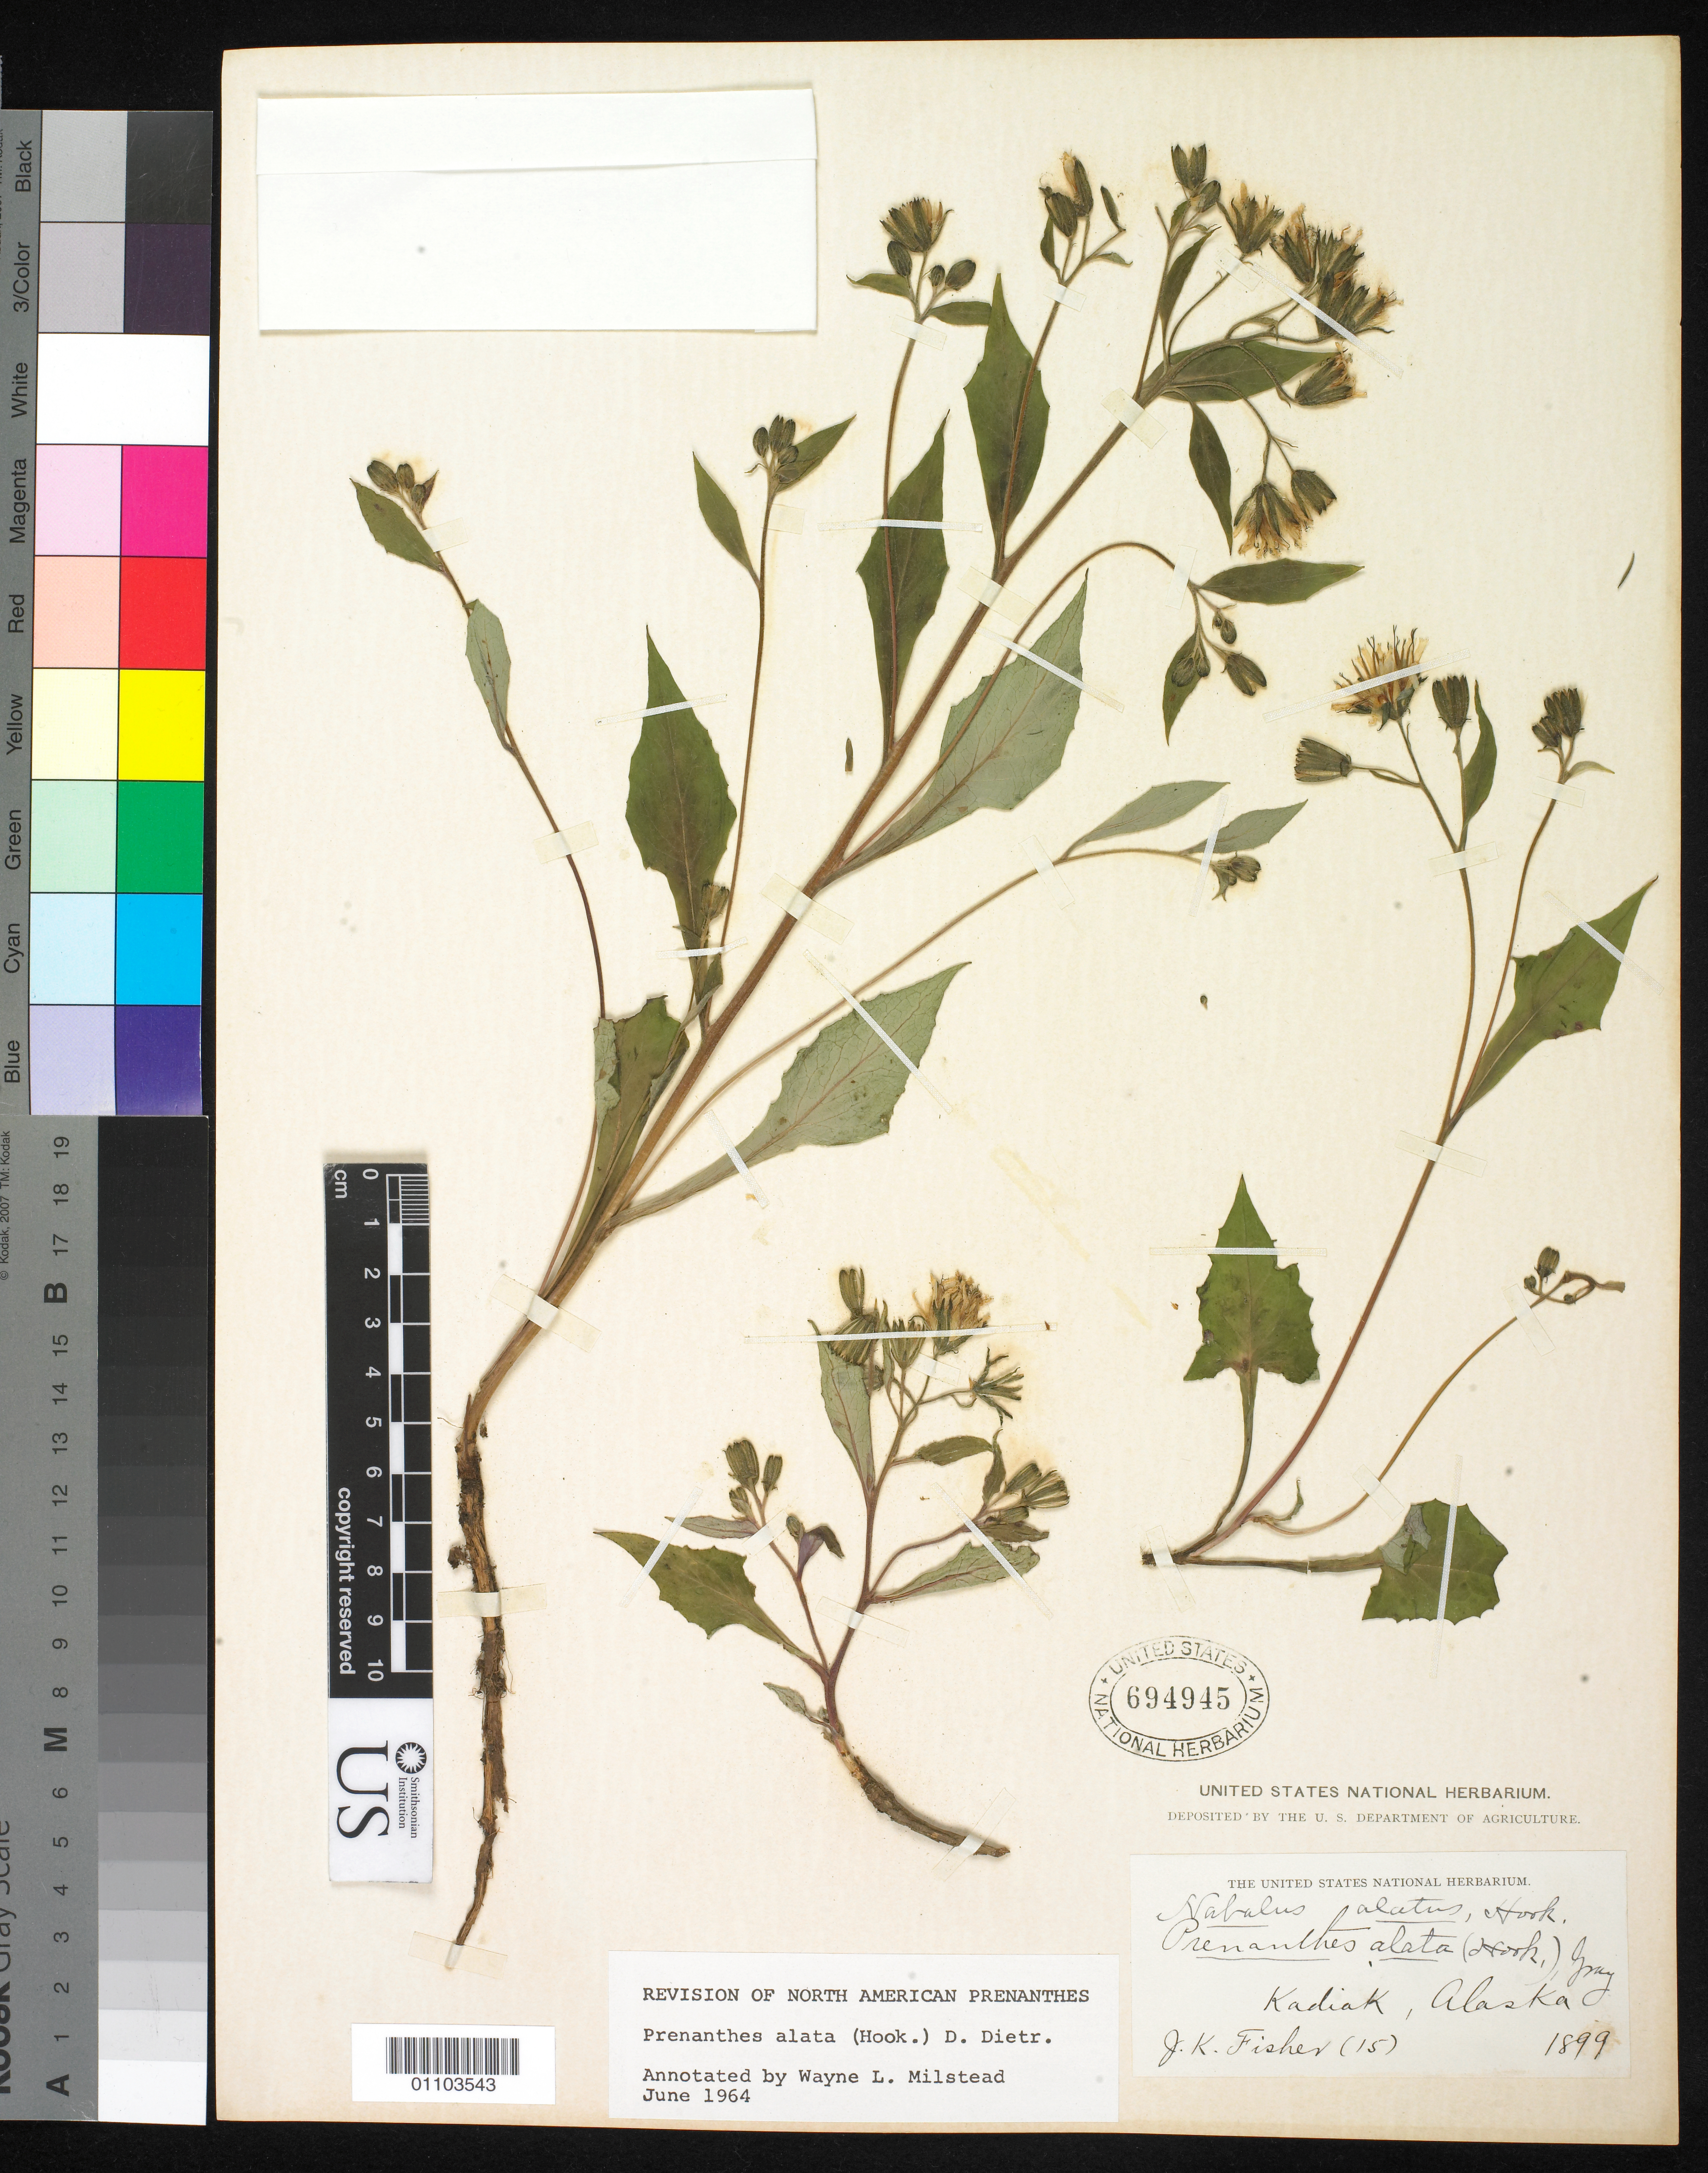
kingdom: Plantae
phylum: Tracheophyta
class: Magnoliopsida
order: Asterales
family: Asteraceae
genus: Nabalus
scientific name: Nabalus alatus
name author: Hook.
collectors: W. J. Fisher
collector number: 15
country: United States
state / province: Alaska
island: Kodiak I.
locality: Kodiak (Kadiak, Kadyak)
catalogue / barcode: US 694945